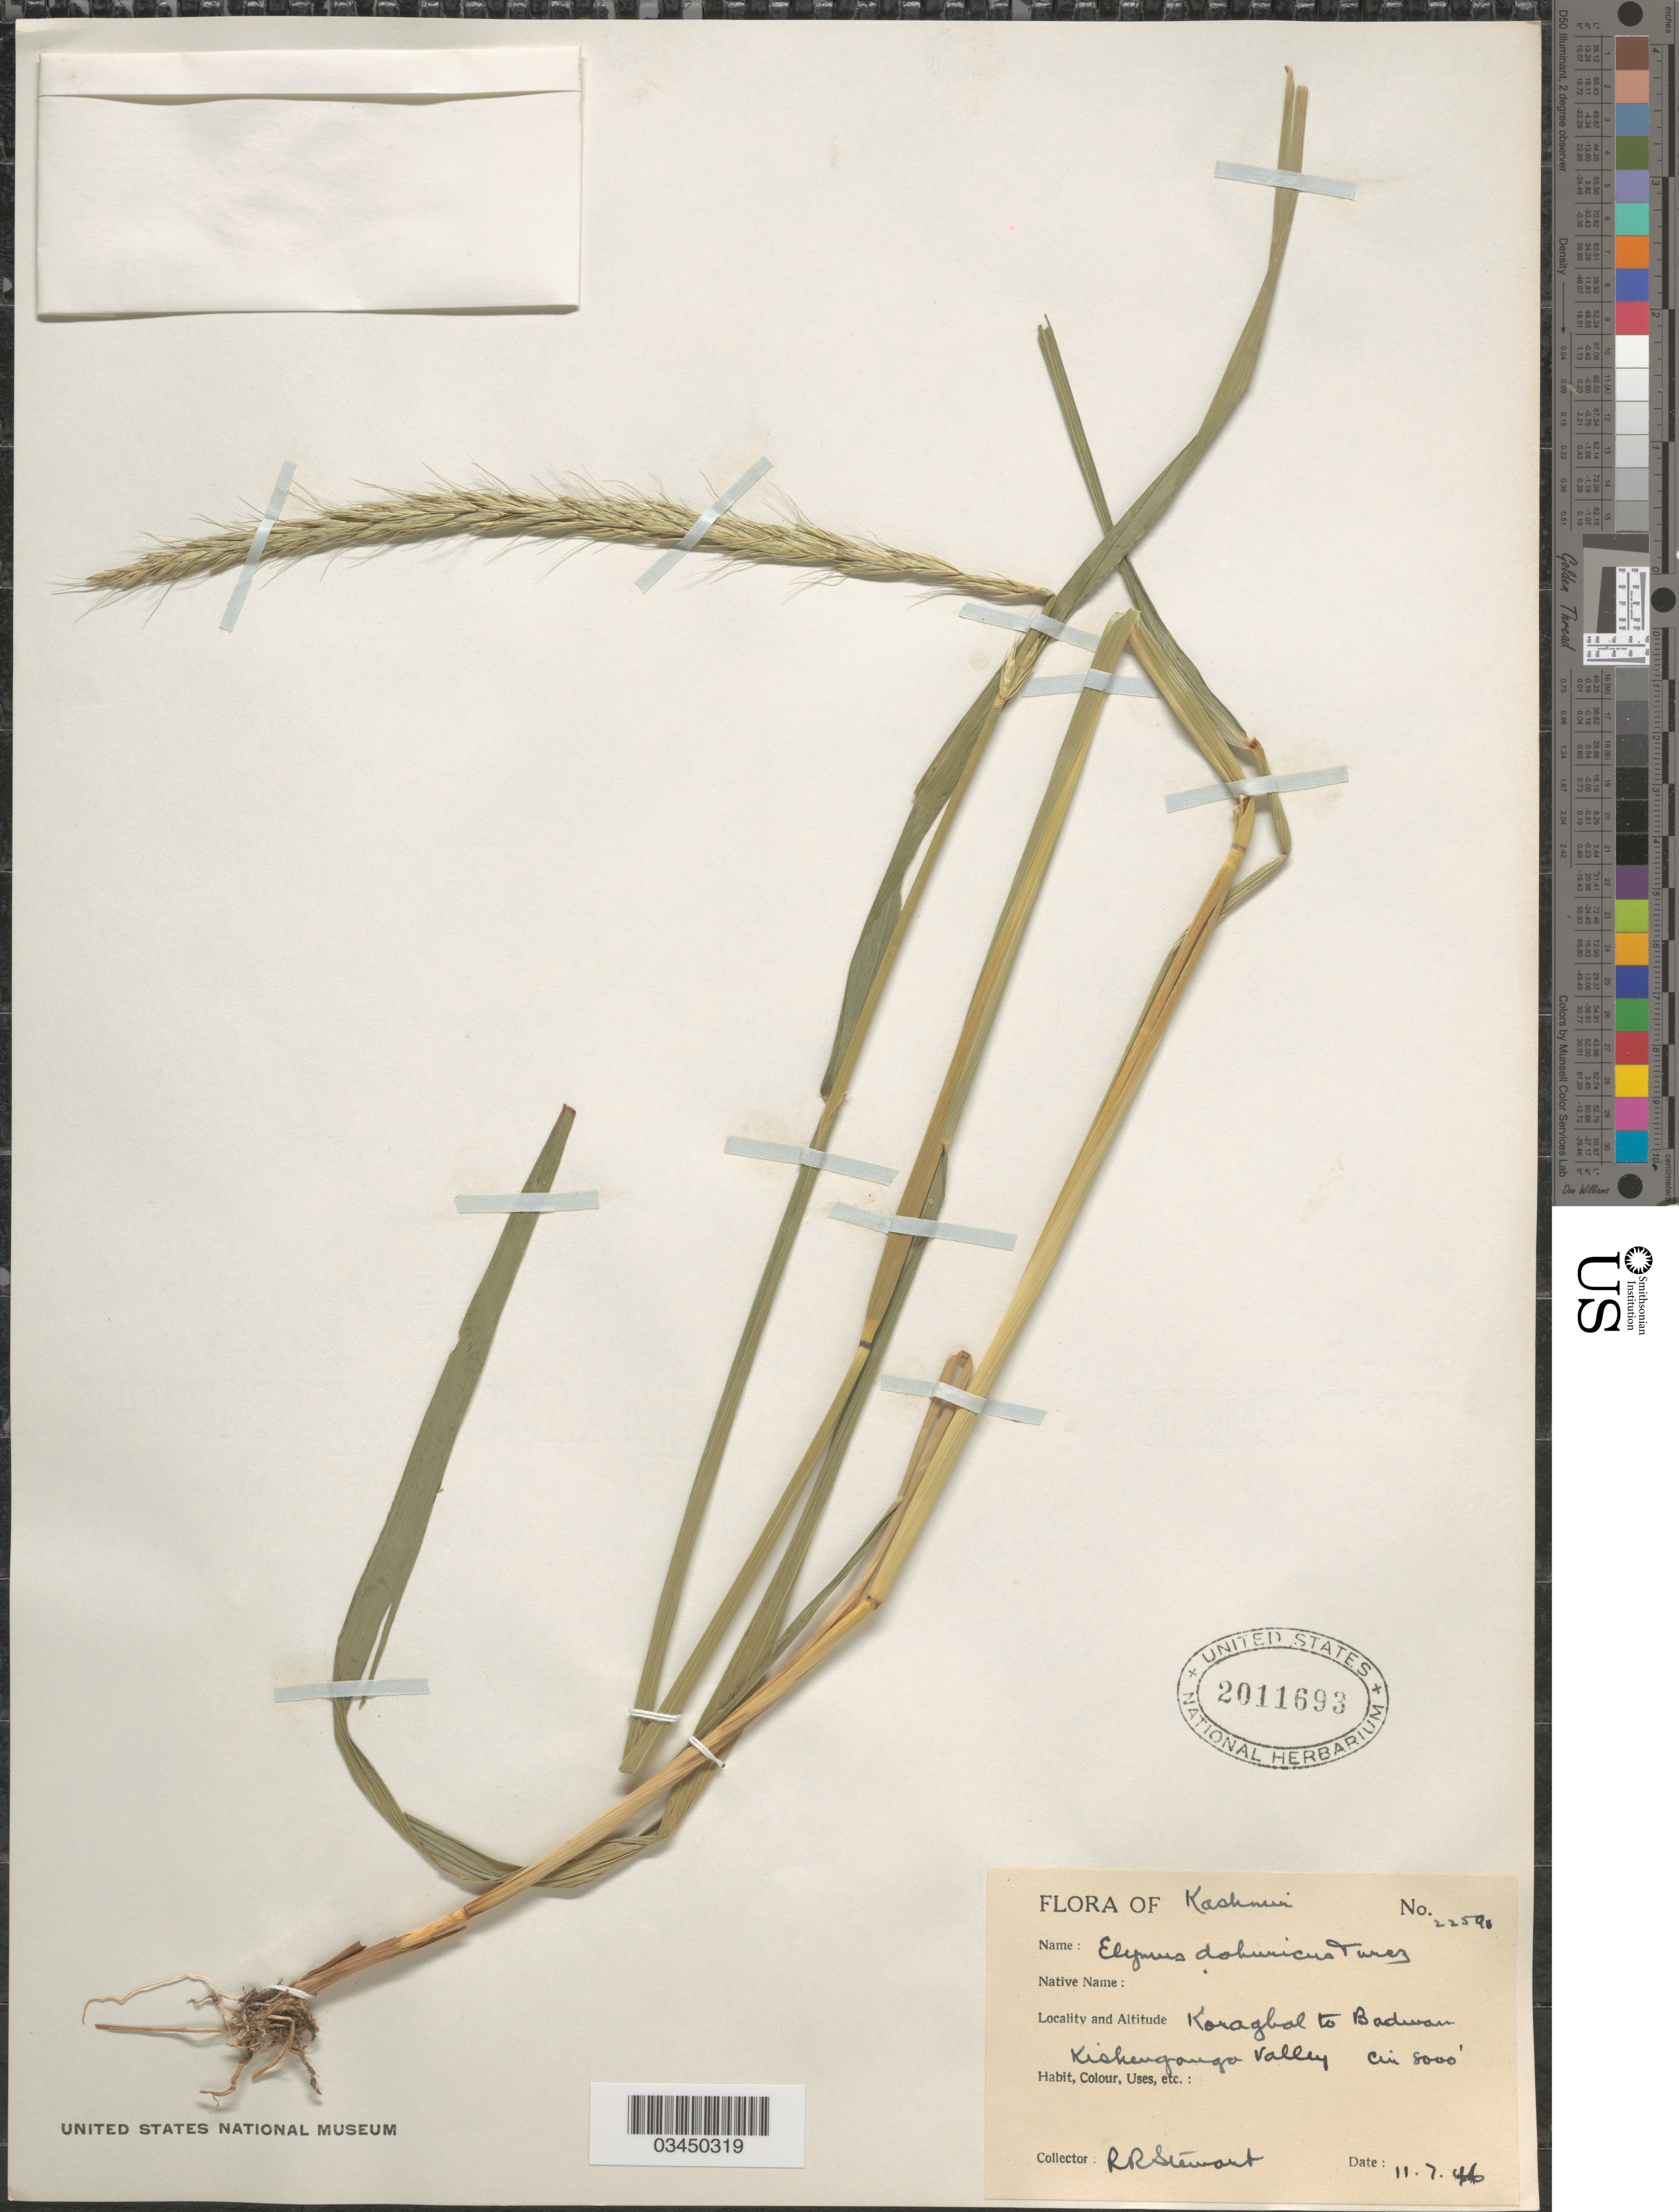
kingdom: Plantae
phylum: Tracheophyta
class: Liliopsida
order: Poales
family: Poaceae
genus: Elymus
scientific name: Elymus dahuricus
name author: Turcz. ex Griseb.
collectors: R. Stewart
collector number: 22590*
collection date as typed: Transcribed d/m/y: 11/7/46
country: India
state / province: Jammu and Kashmir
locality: Kashmir. Koragbal to Badman Kishenganga Valley.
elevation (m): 2438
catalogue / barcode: US 2011693